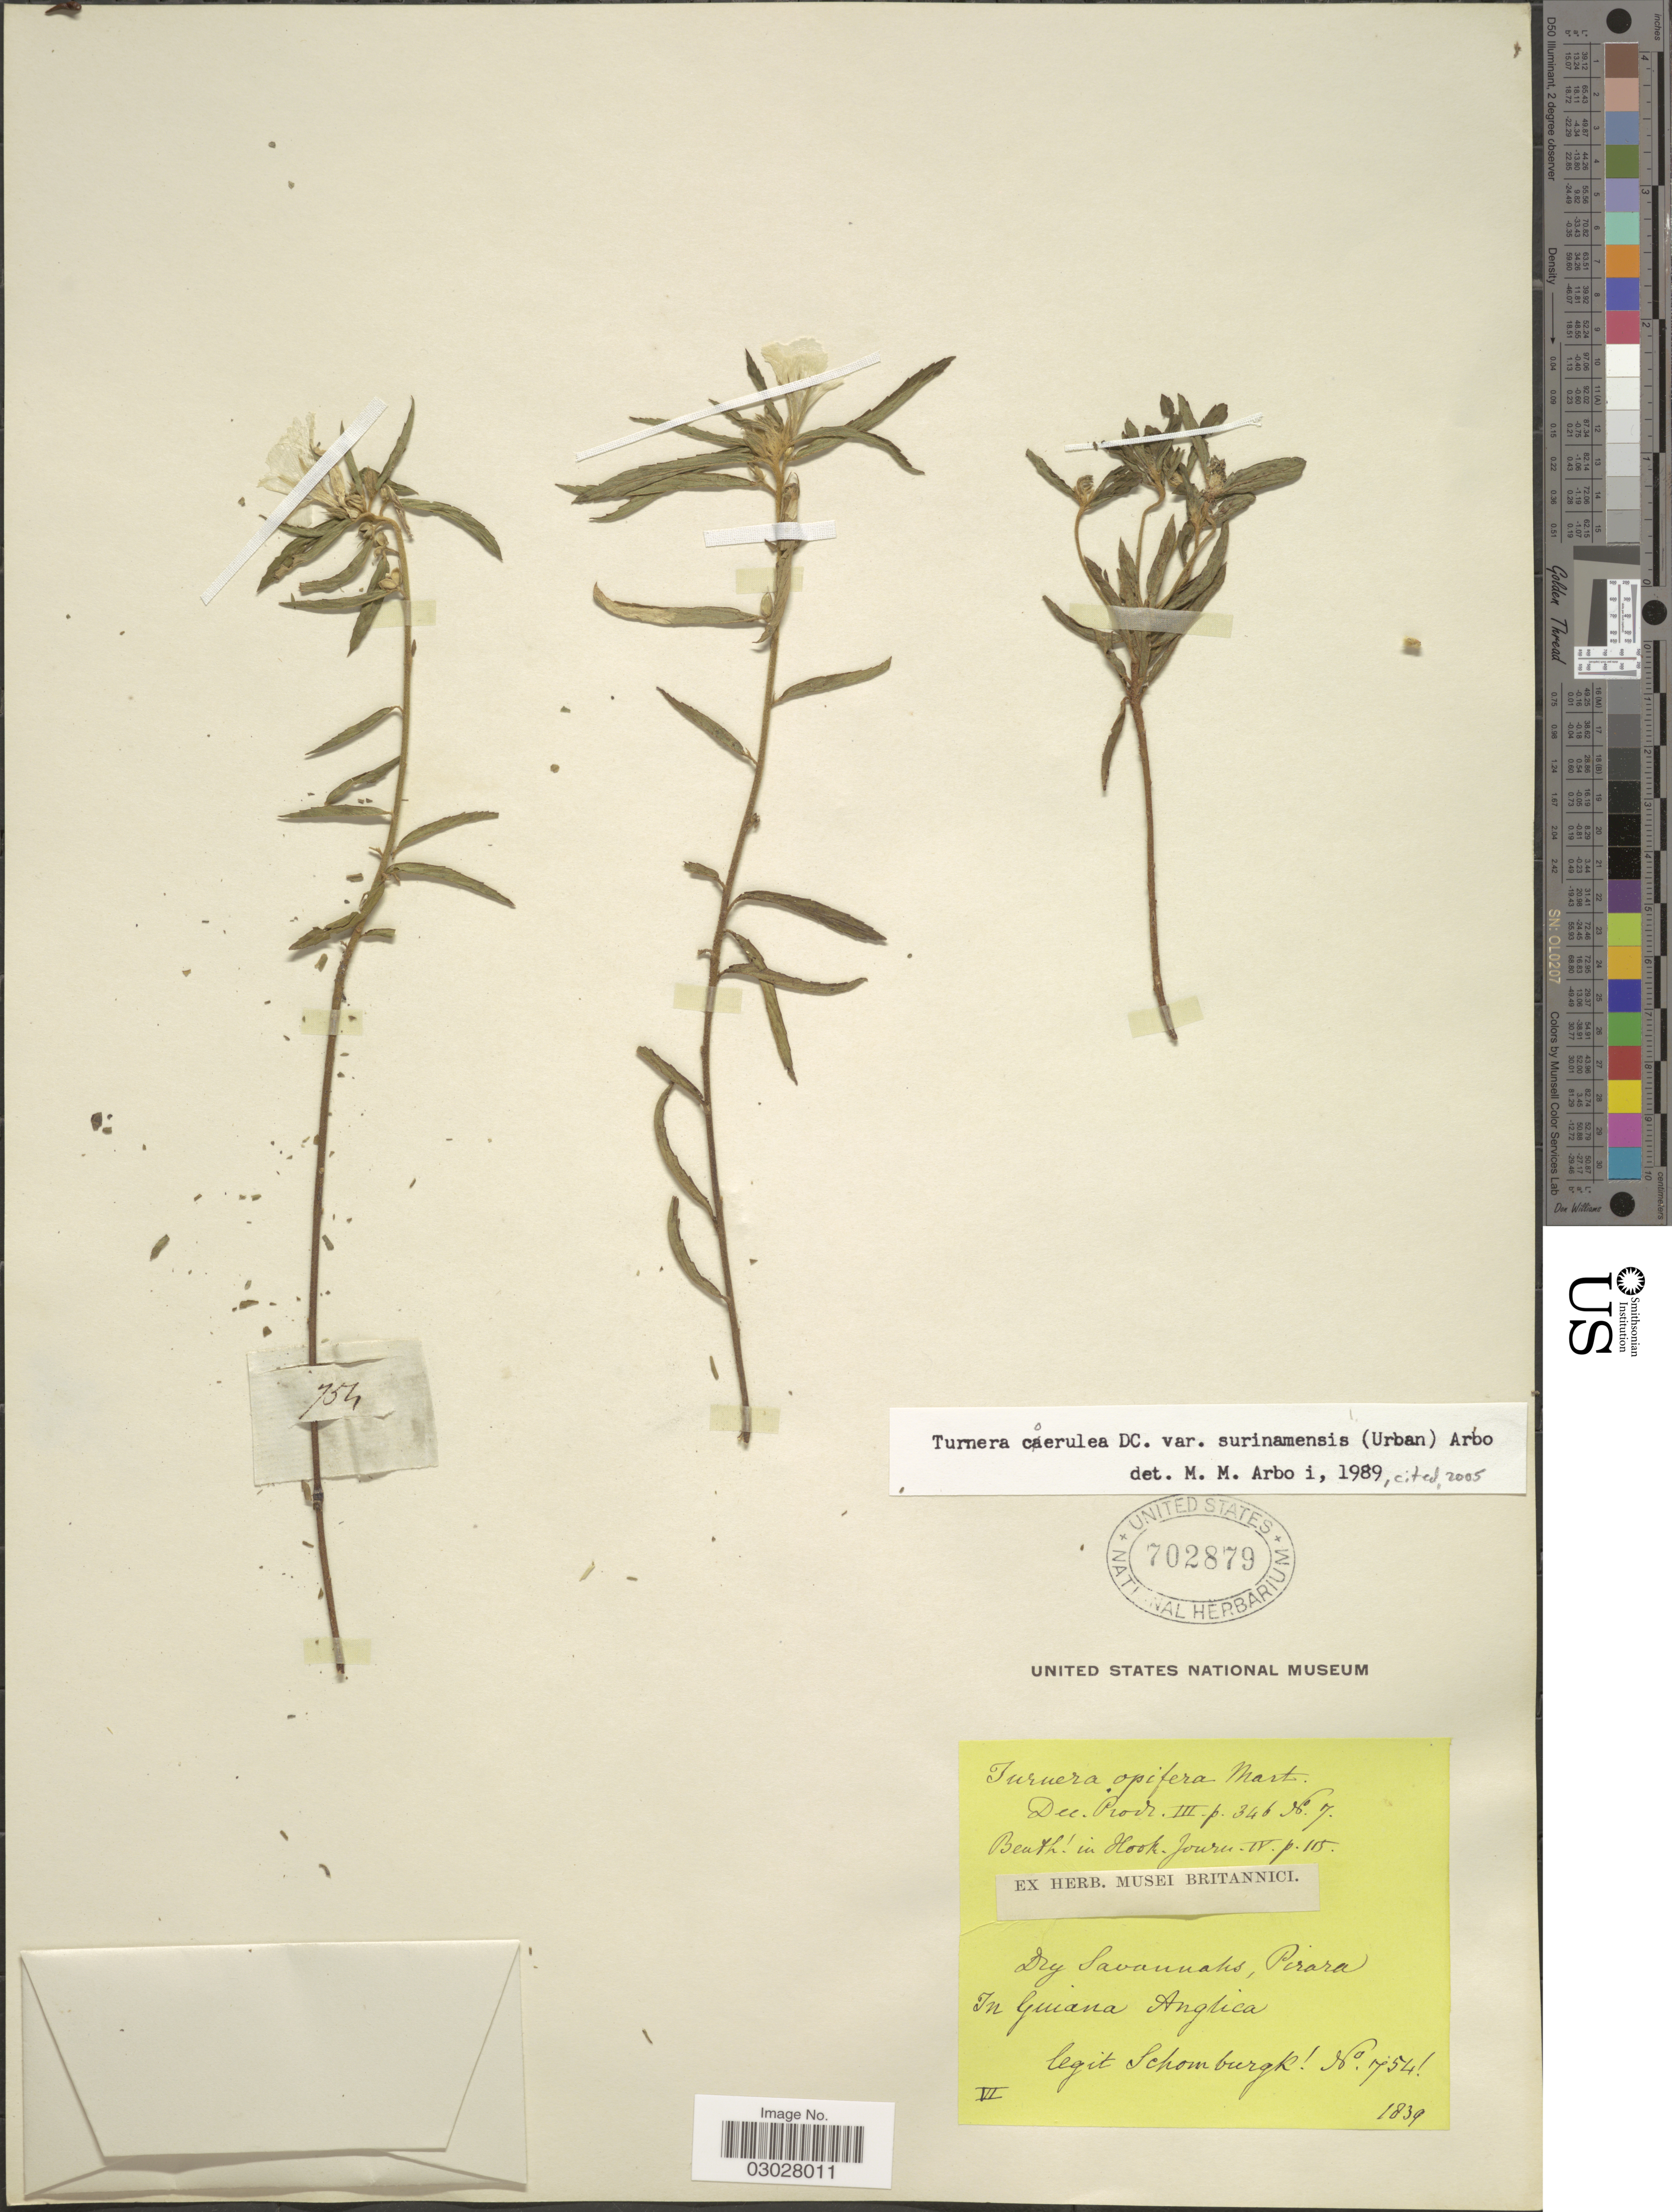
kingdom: Plantae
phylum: Tracheophyta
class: Magnoliopsida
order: Malpighiales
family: Turneraceae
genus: Turnera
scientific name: Turnera coerulea var. surinamensis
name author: Sessé & Moc. ex DC.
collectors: -- Schomburgk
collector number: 754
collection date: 1839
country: Guyana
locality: Dry Savannahs, Pirara. In Guiana Anglica.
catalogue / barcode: US 702879